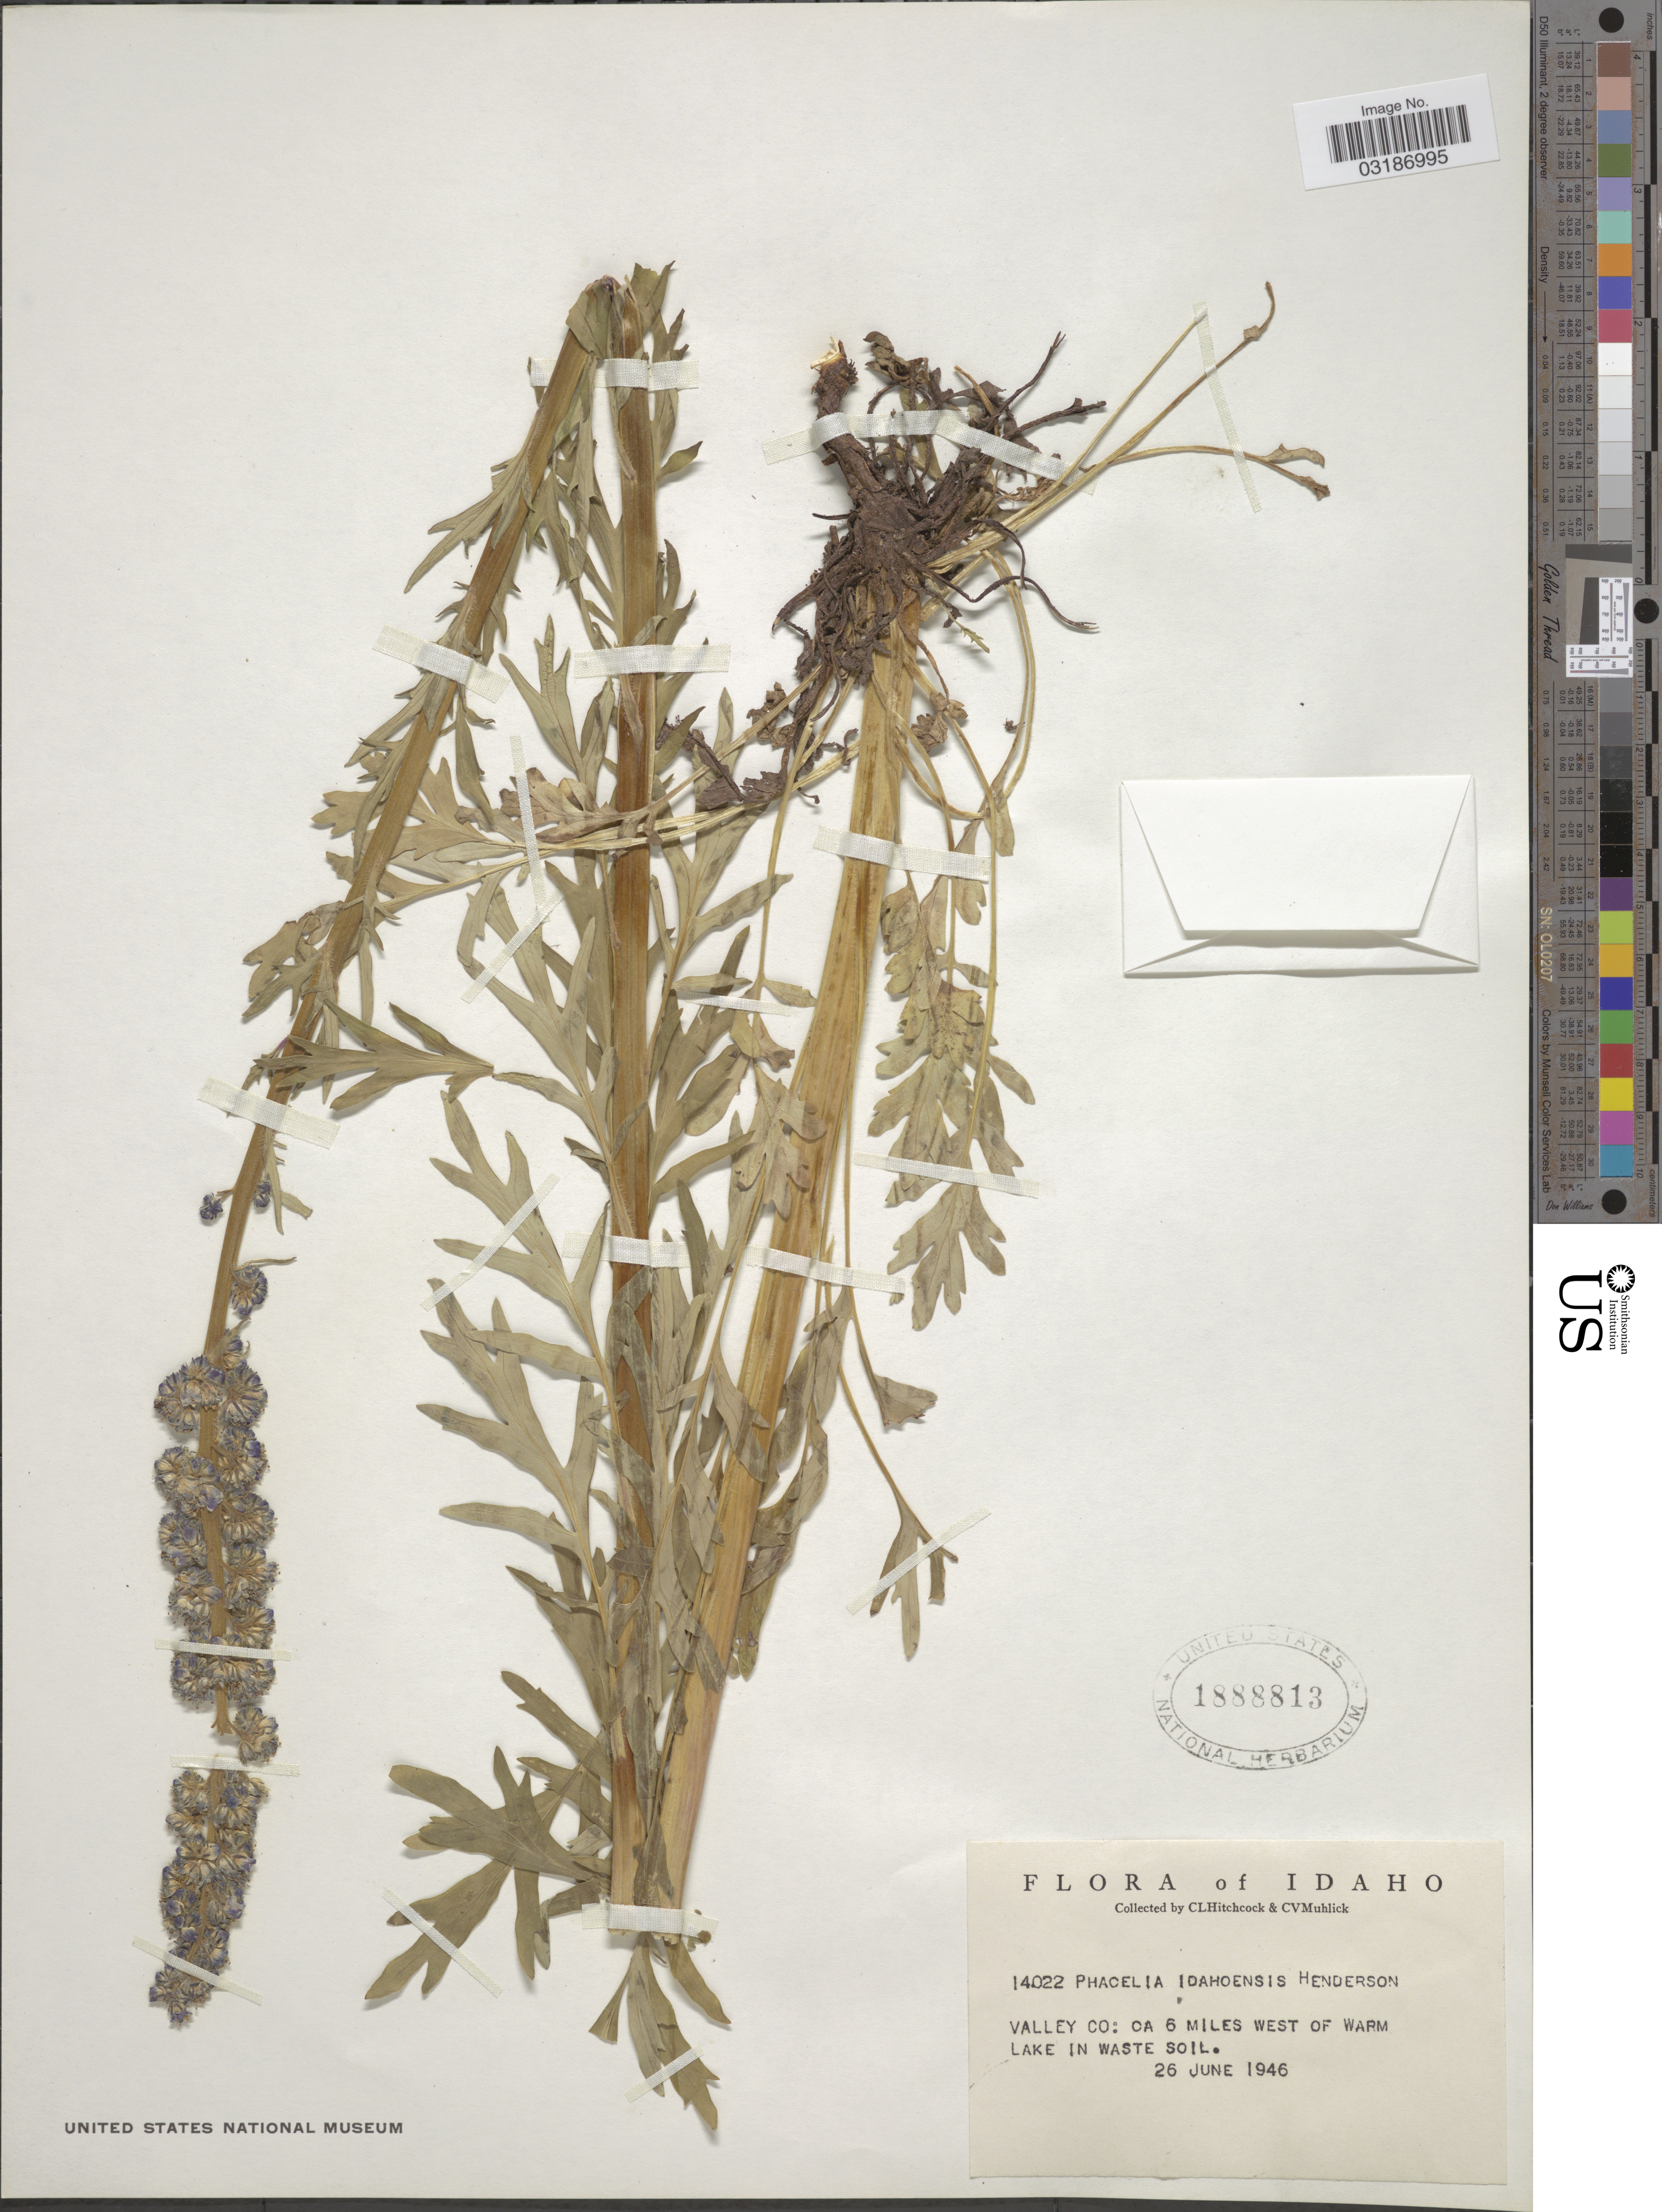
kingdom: Plantae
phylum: Tracheophyta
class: Magnoliopsida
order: Boraginales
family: Hydrophyllaceae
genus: Phacelia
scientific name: Phacelia idahoensis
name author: L.F. Hend.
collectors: C. L. Hitchcock & C. V. Muhlick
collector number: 14022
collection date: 1946-06-26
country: United States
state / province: Idaho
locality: Valley Co: ca 6 miles West of Warm Lake in waste soil.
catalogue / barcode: US 1888813